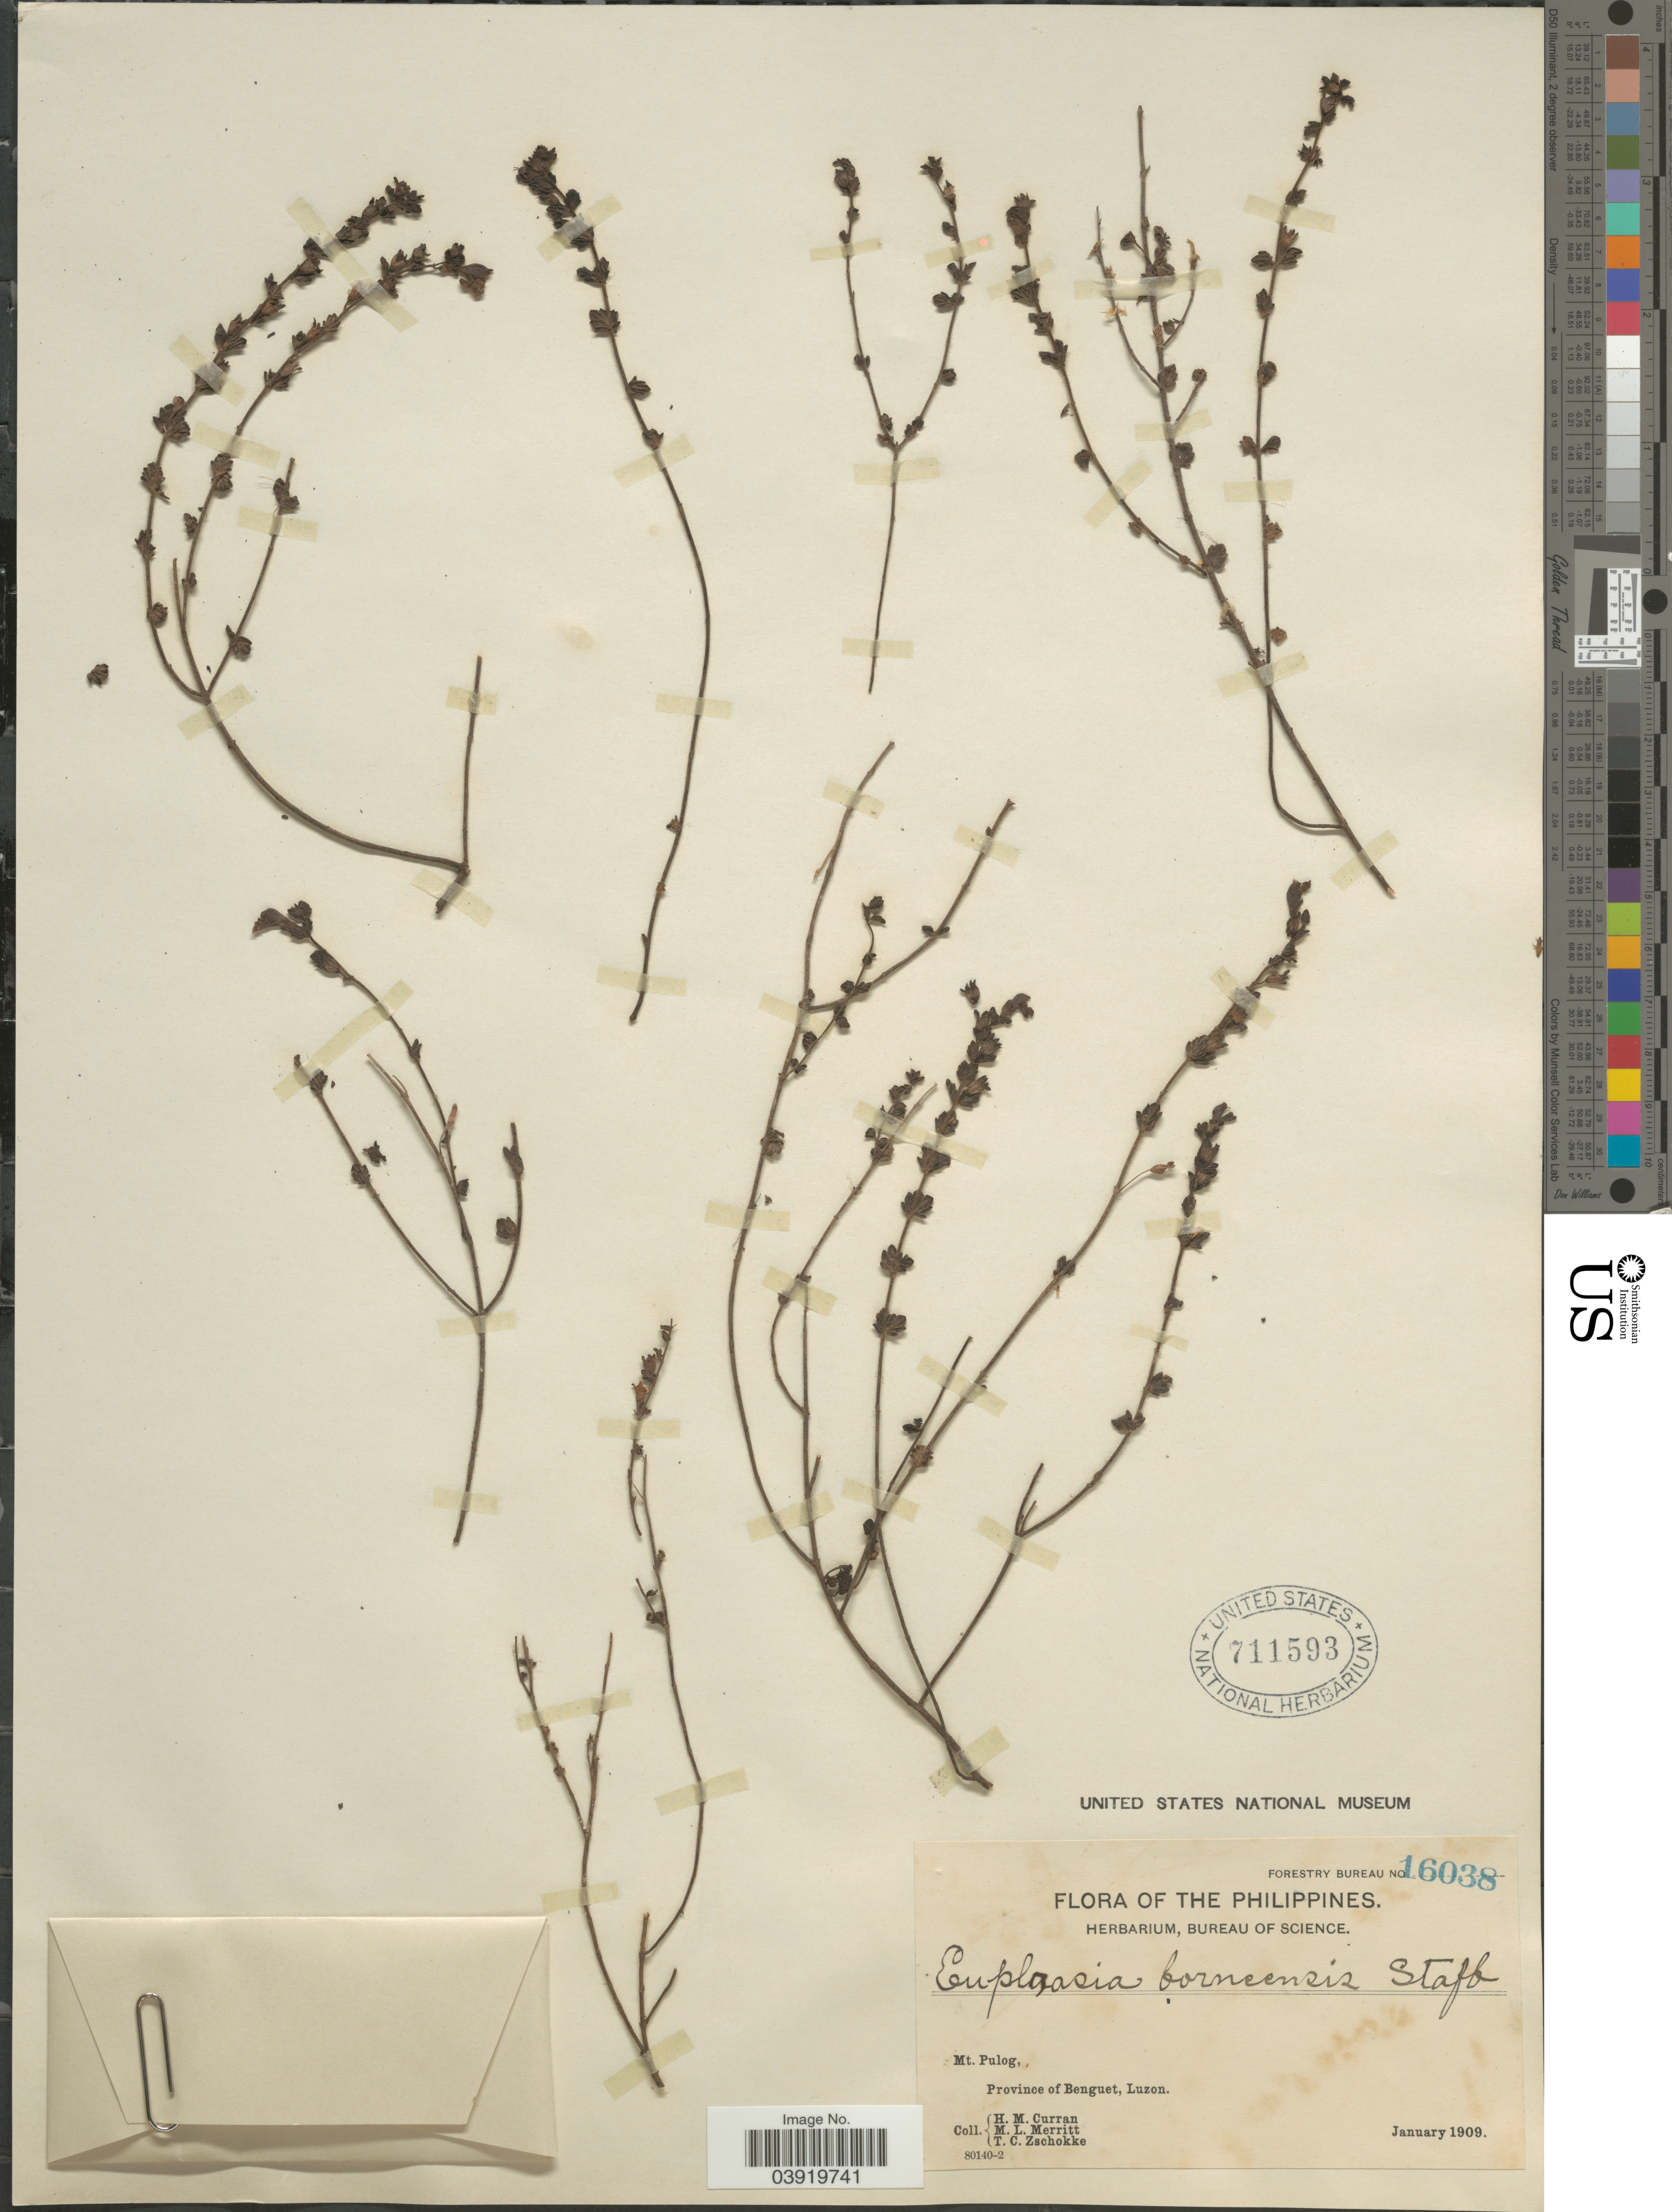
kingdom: Plantae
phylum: Tracheophyta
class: Magnoliopsida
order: Lamiales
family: Orobanchaceae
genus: Euphrasia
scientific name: Euphrasia borneensis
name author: Stapf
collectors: H. M. Curran, M. L. Merritt & T. C. Zschokke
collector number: Forestry Bureau 16038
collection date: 1909-01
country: Philippines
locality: Mt. Pulog, Province of Benguet, Luzon.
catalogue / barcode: US 711593